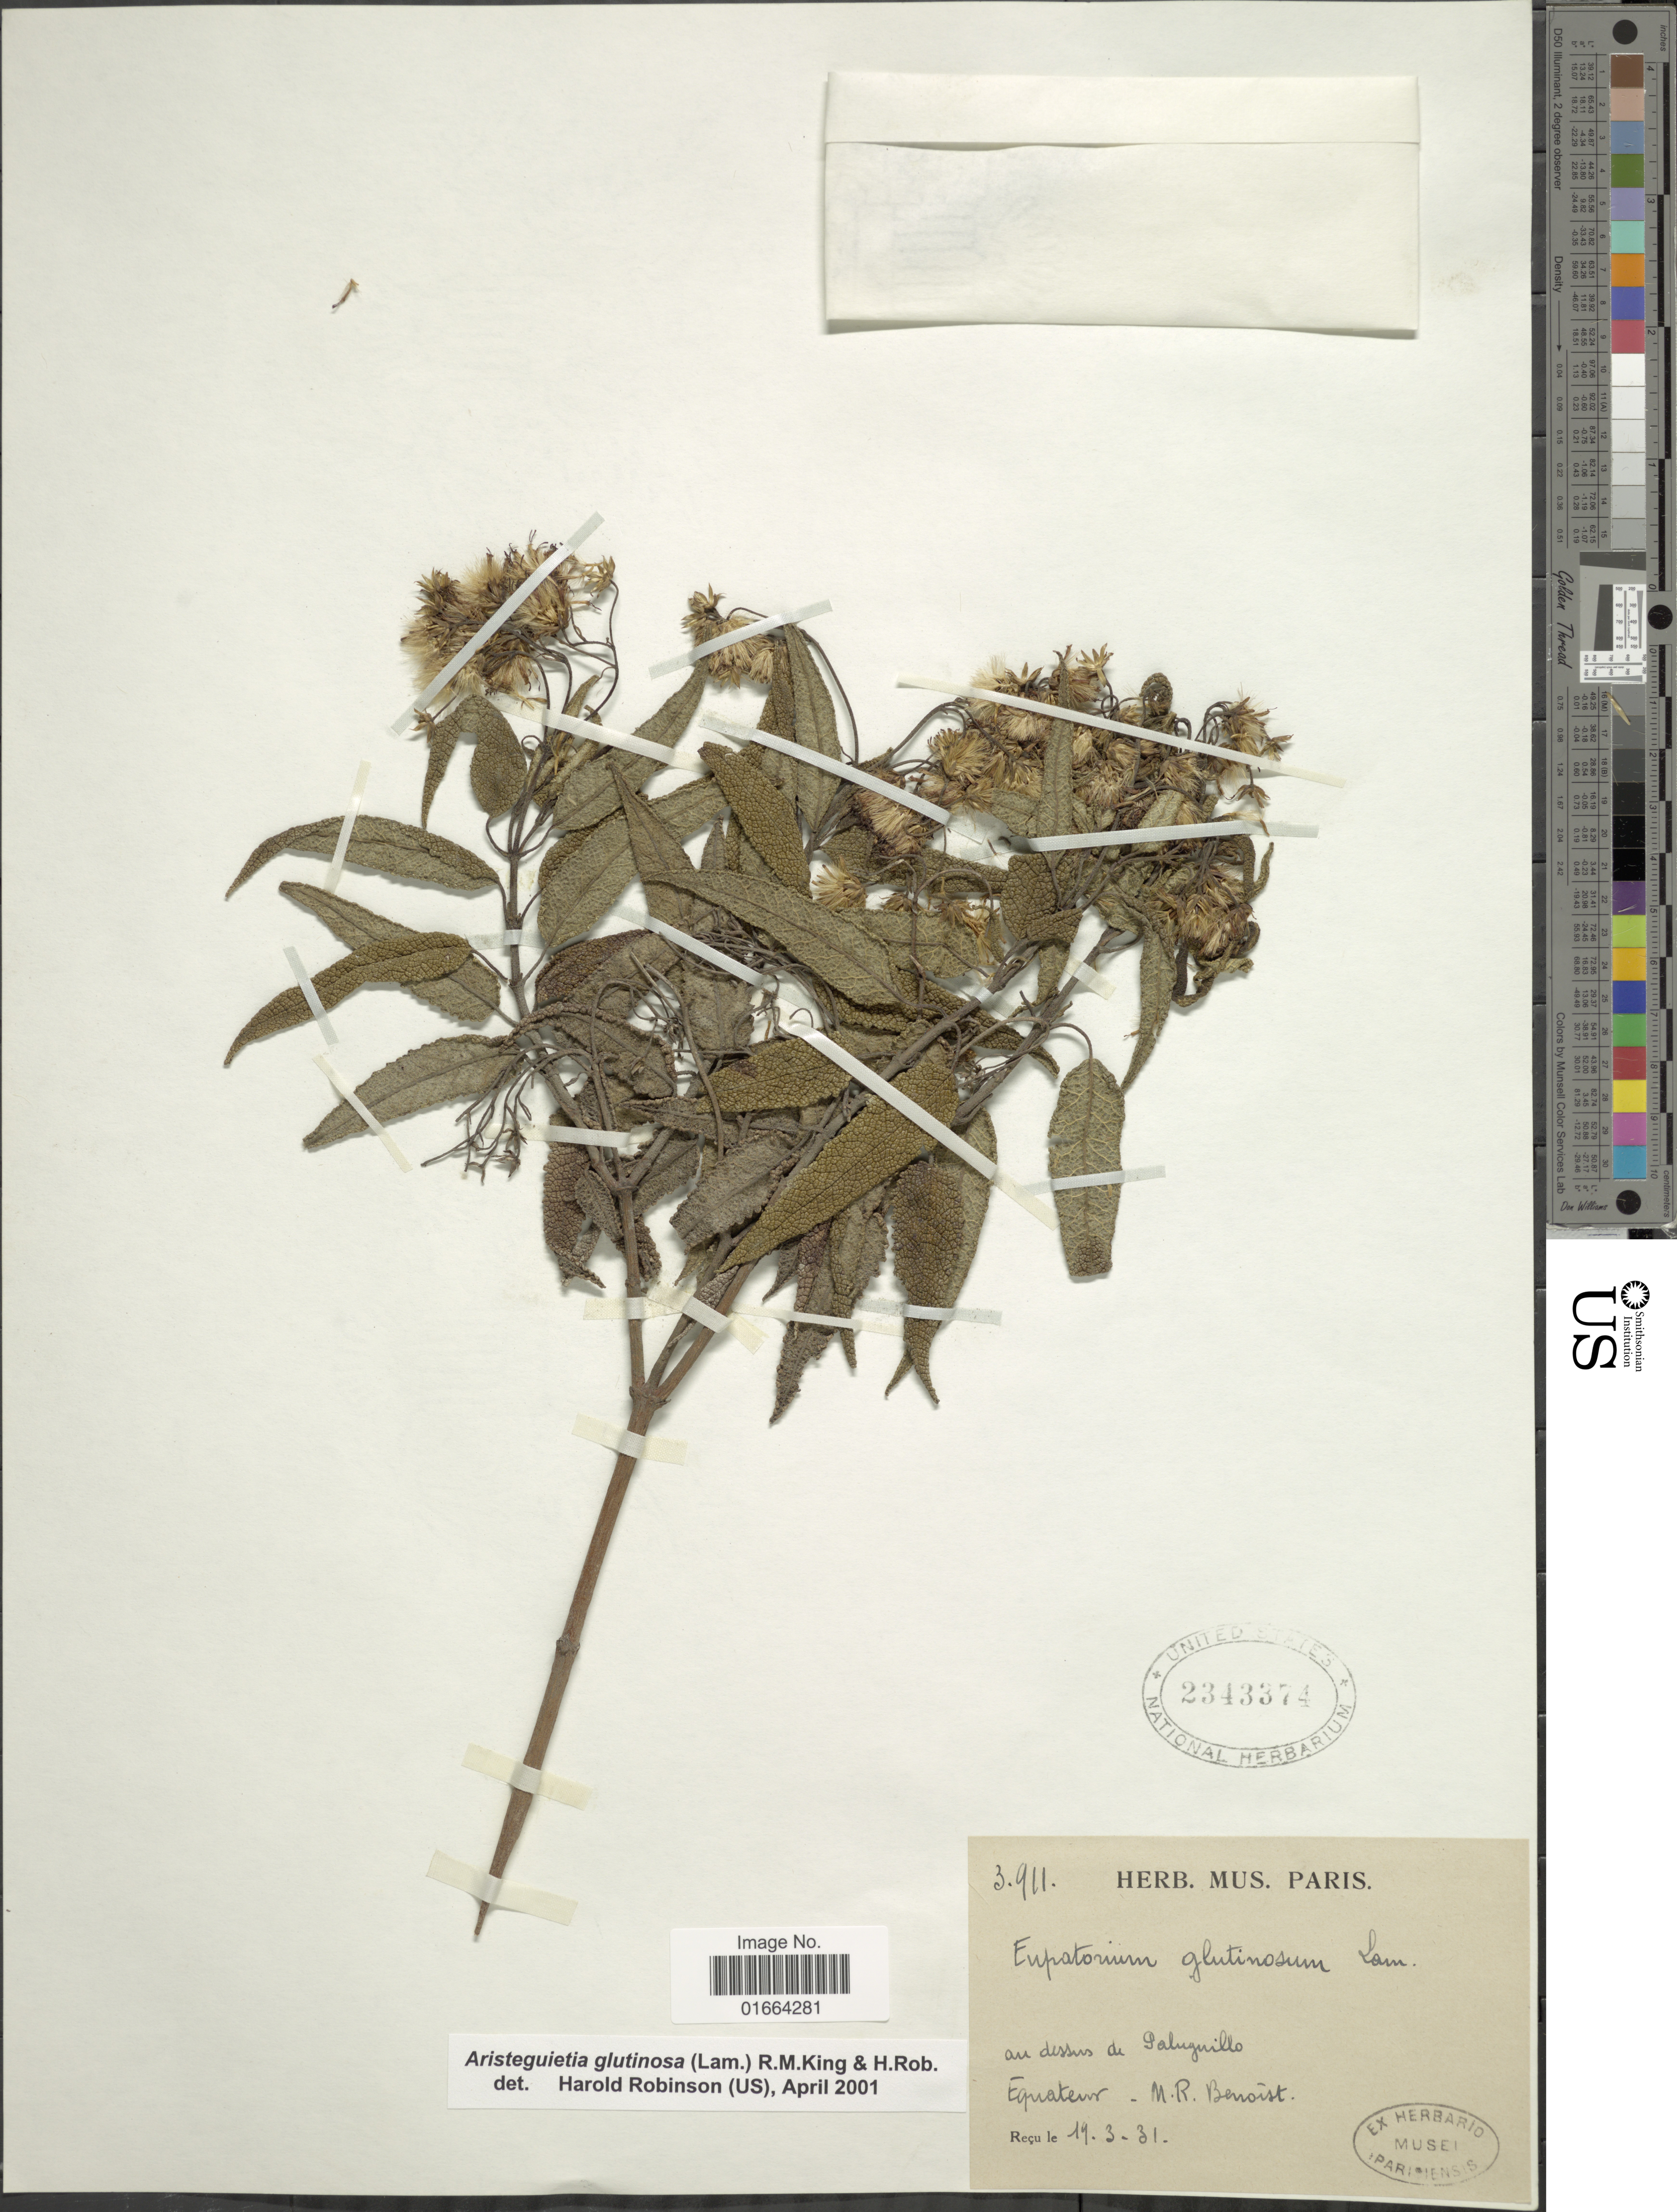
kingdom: Plantae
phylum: Tracheophyta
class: Magnoliopsida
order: Asterales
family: Asteraceae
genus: Aristeguietia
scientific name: Aristeguietia glutinosa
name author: (Lam.) R.M. King & H. Rob.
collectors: R. Benoist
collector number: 3911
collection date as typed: Transcribed d/m/y: 19/3/31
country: Ecuador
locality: Au dessus de Paluguillo. Equateur.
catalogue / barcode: US 2343374